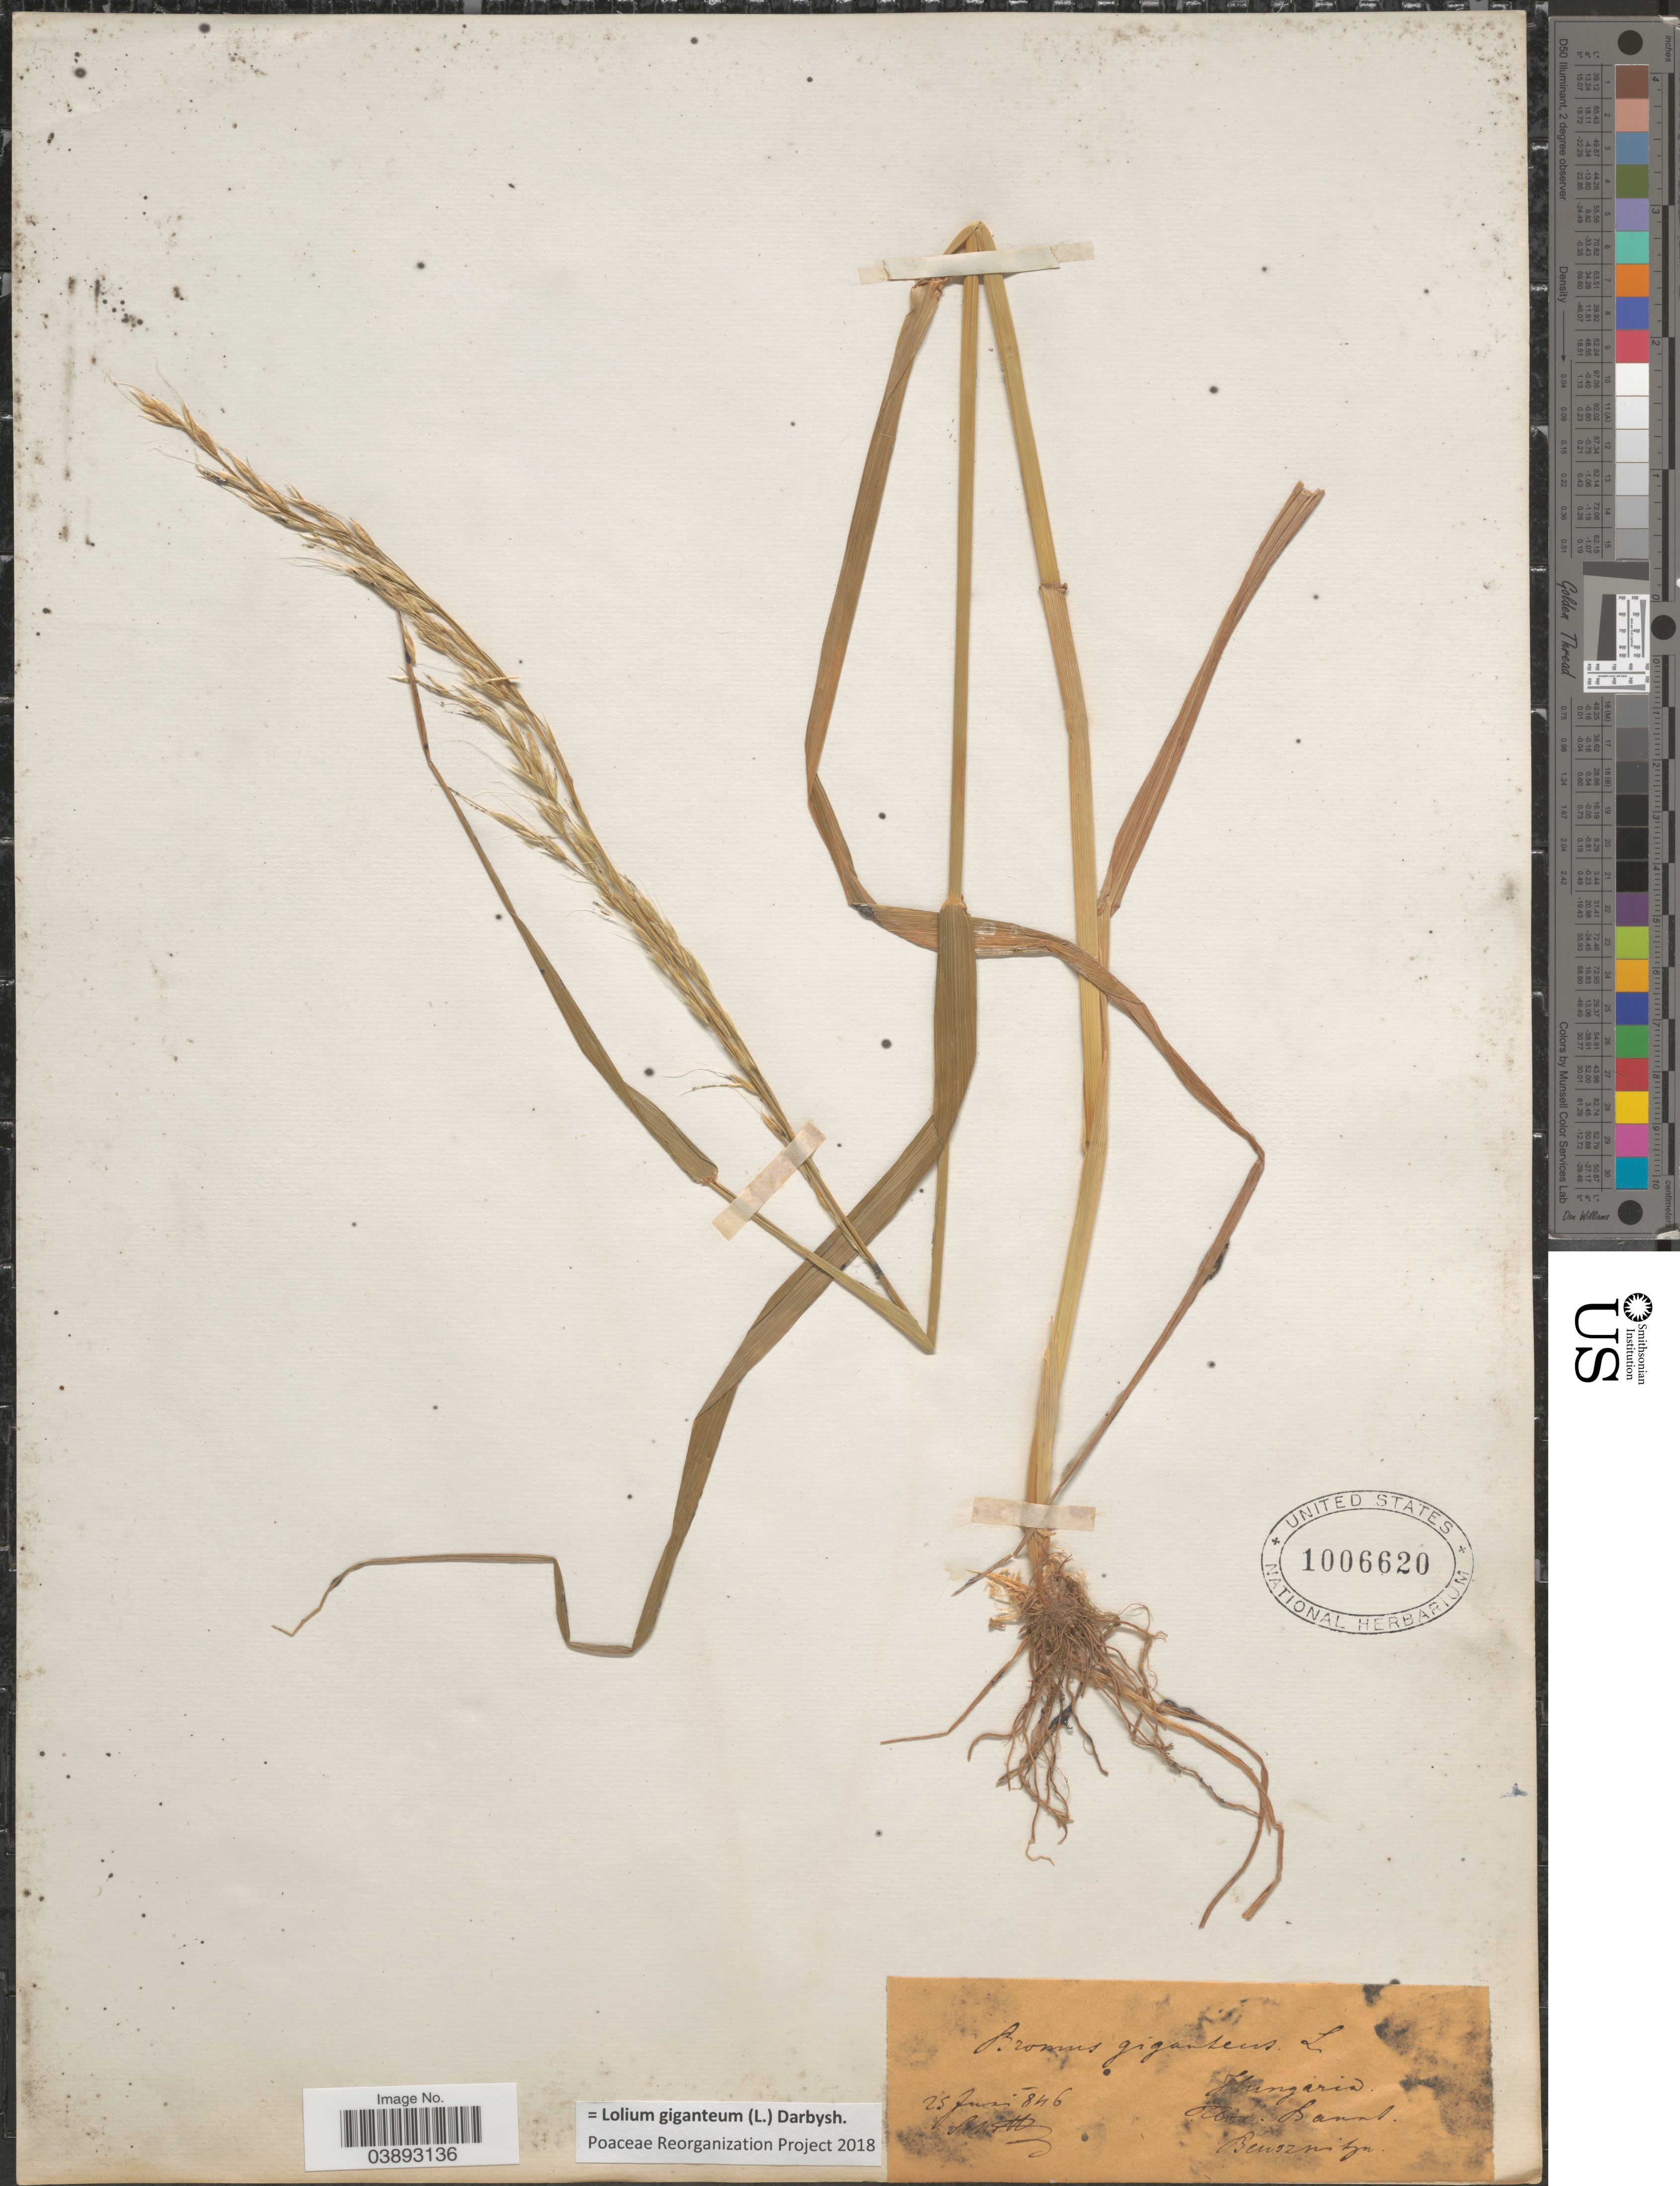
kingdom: Plantae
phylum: Tracheophyta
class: Liliopsida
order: Poales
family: Poaceae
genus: Lolium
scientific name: Lolium giganteum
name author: (L.) Darbysh.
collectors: Schott, --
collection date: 1846-06-25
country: Hungary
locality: Hungaria. Prov. Banat. Benzznitu. [interpreted]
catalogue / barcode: US 1006620